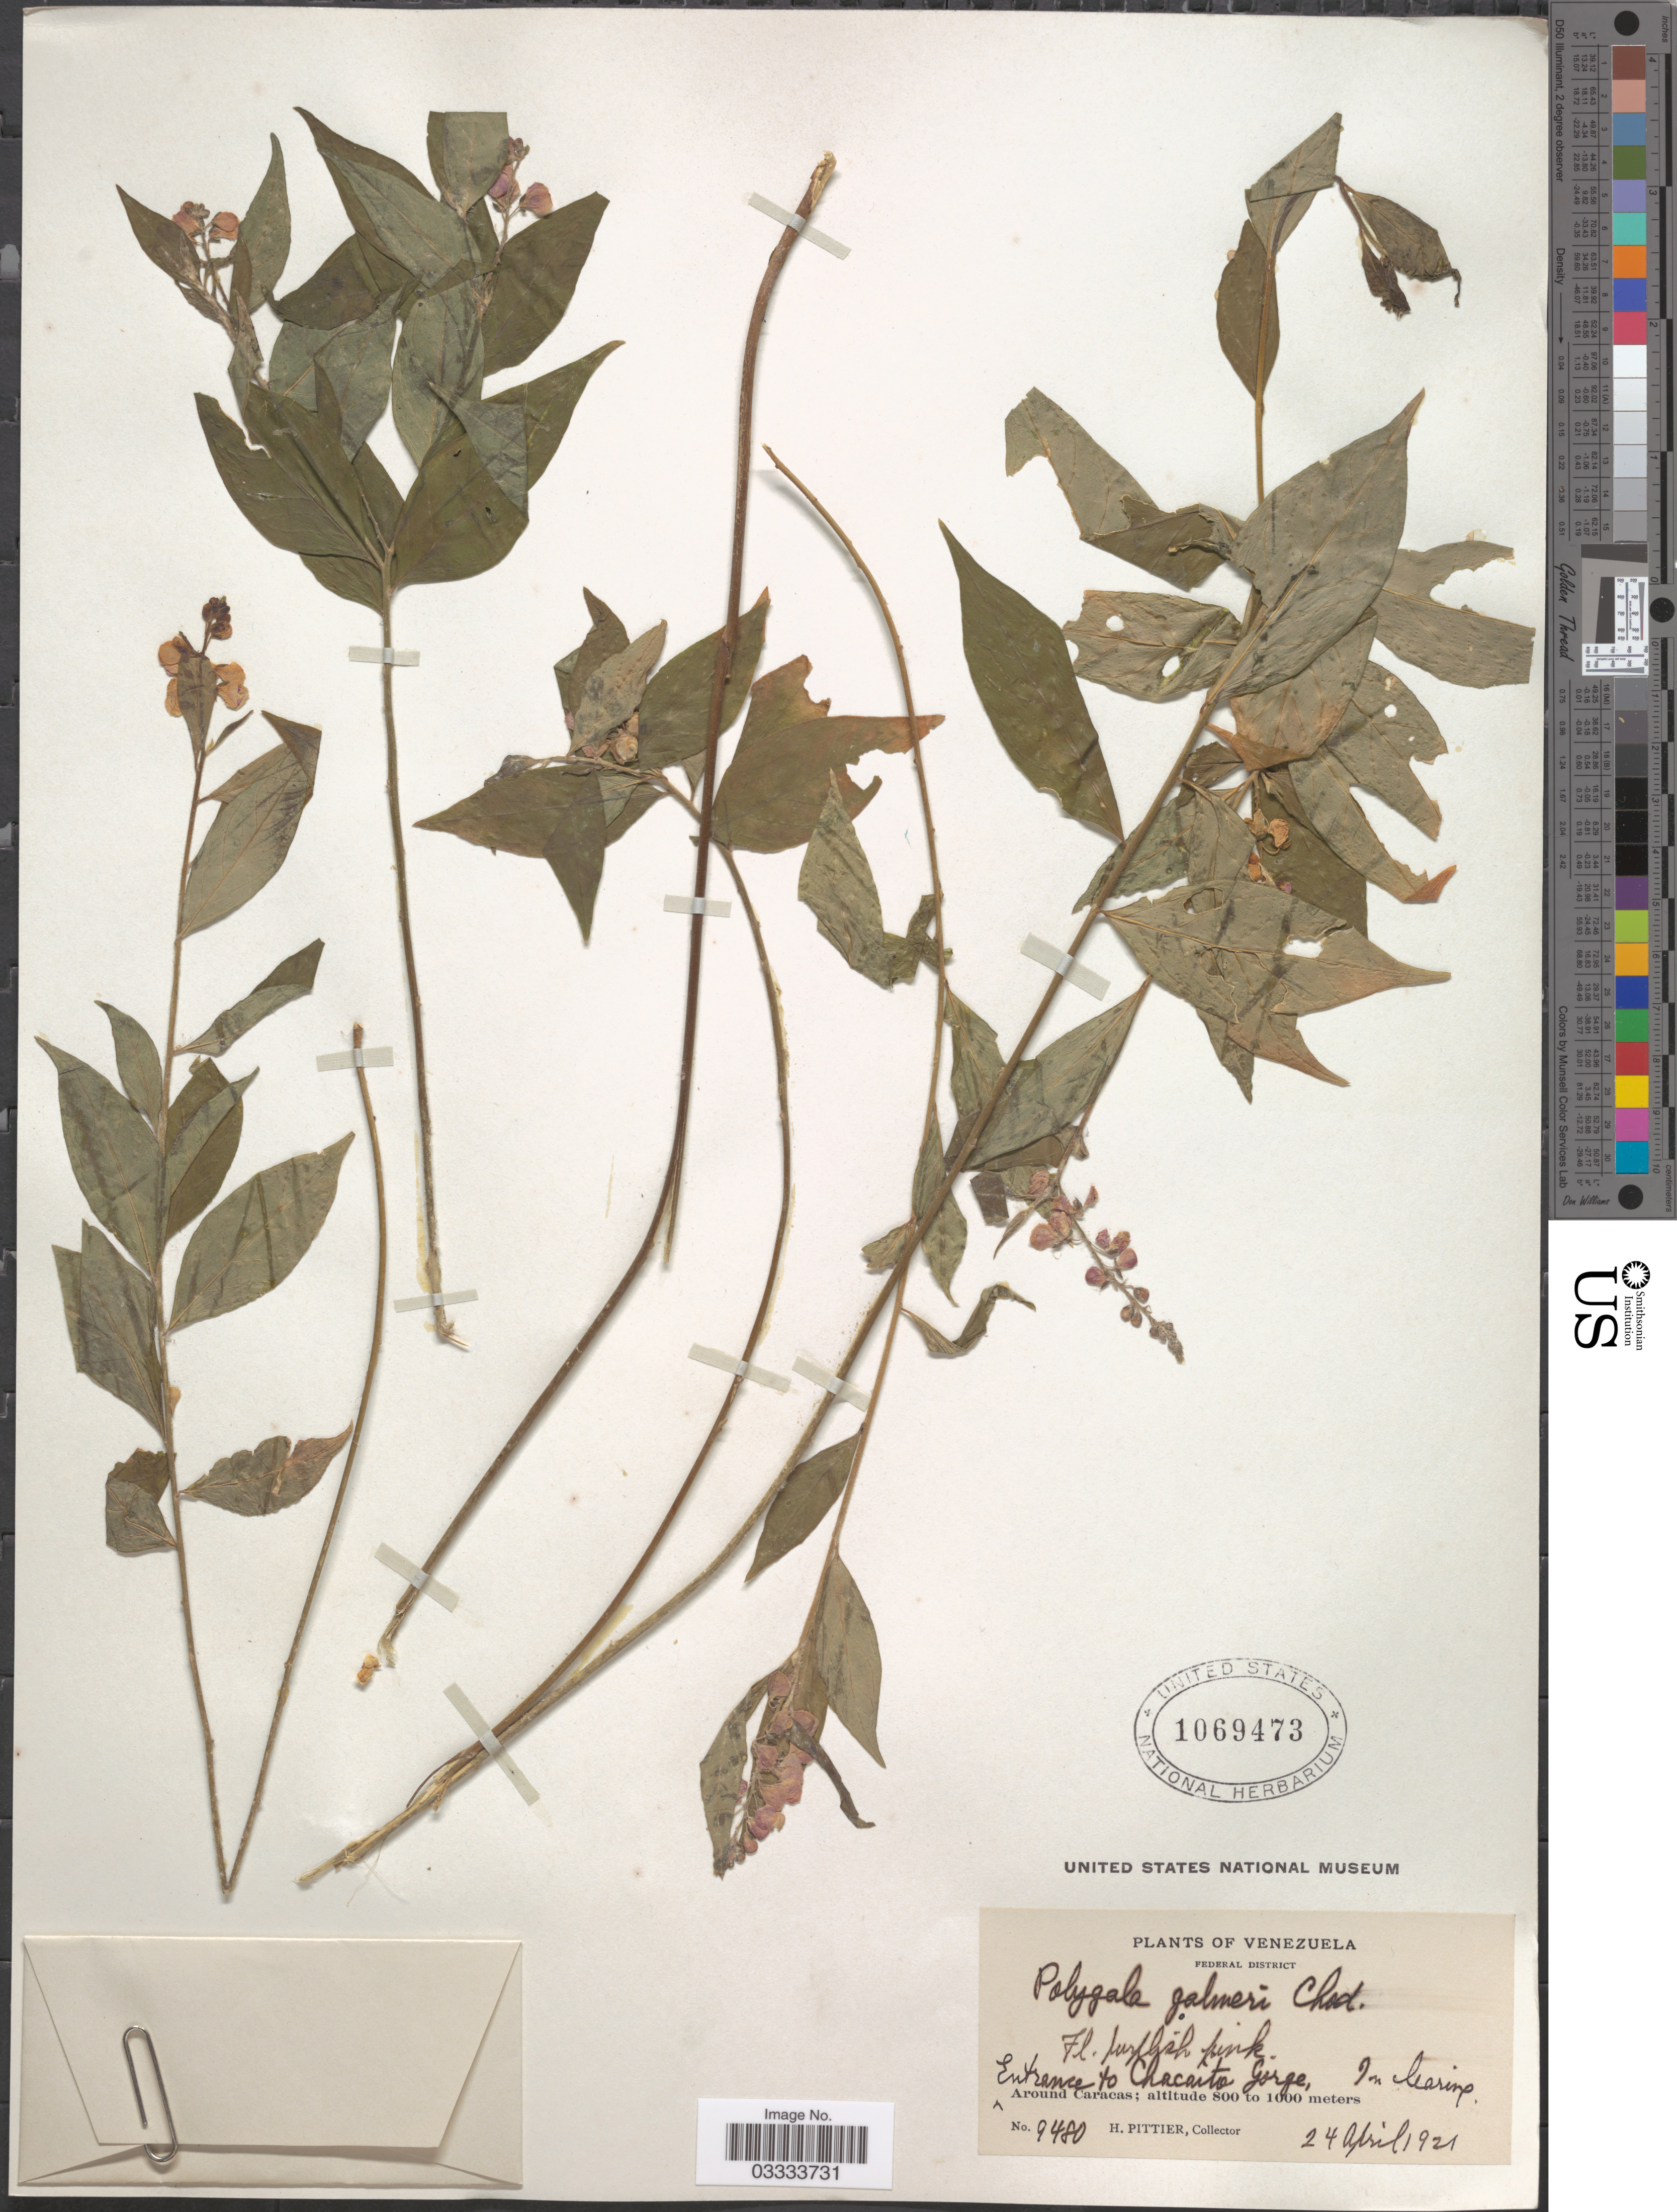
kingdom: Plantae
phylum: Tracheophyta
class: Magnoliopsida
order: Fabales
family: Polygalaceae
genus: Asemeia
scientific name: Asemeia galmeri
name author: (Chodat) J.F.B. Pastore & J.R. Abbott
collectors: H. F. Pittier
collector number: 9480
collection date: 1921-04-24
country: Venezuela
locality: Entrance to Chacaito Gorge. Around Caracas.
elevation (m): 800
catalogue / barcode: US 1069473